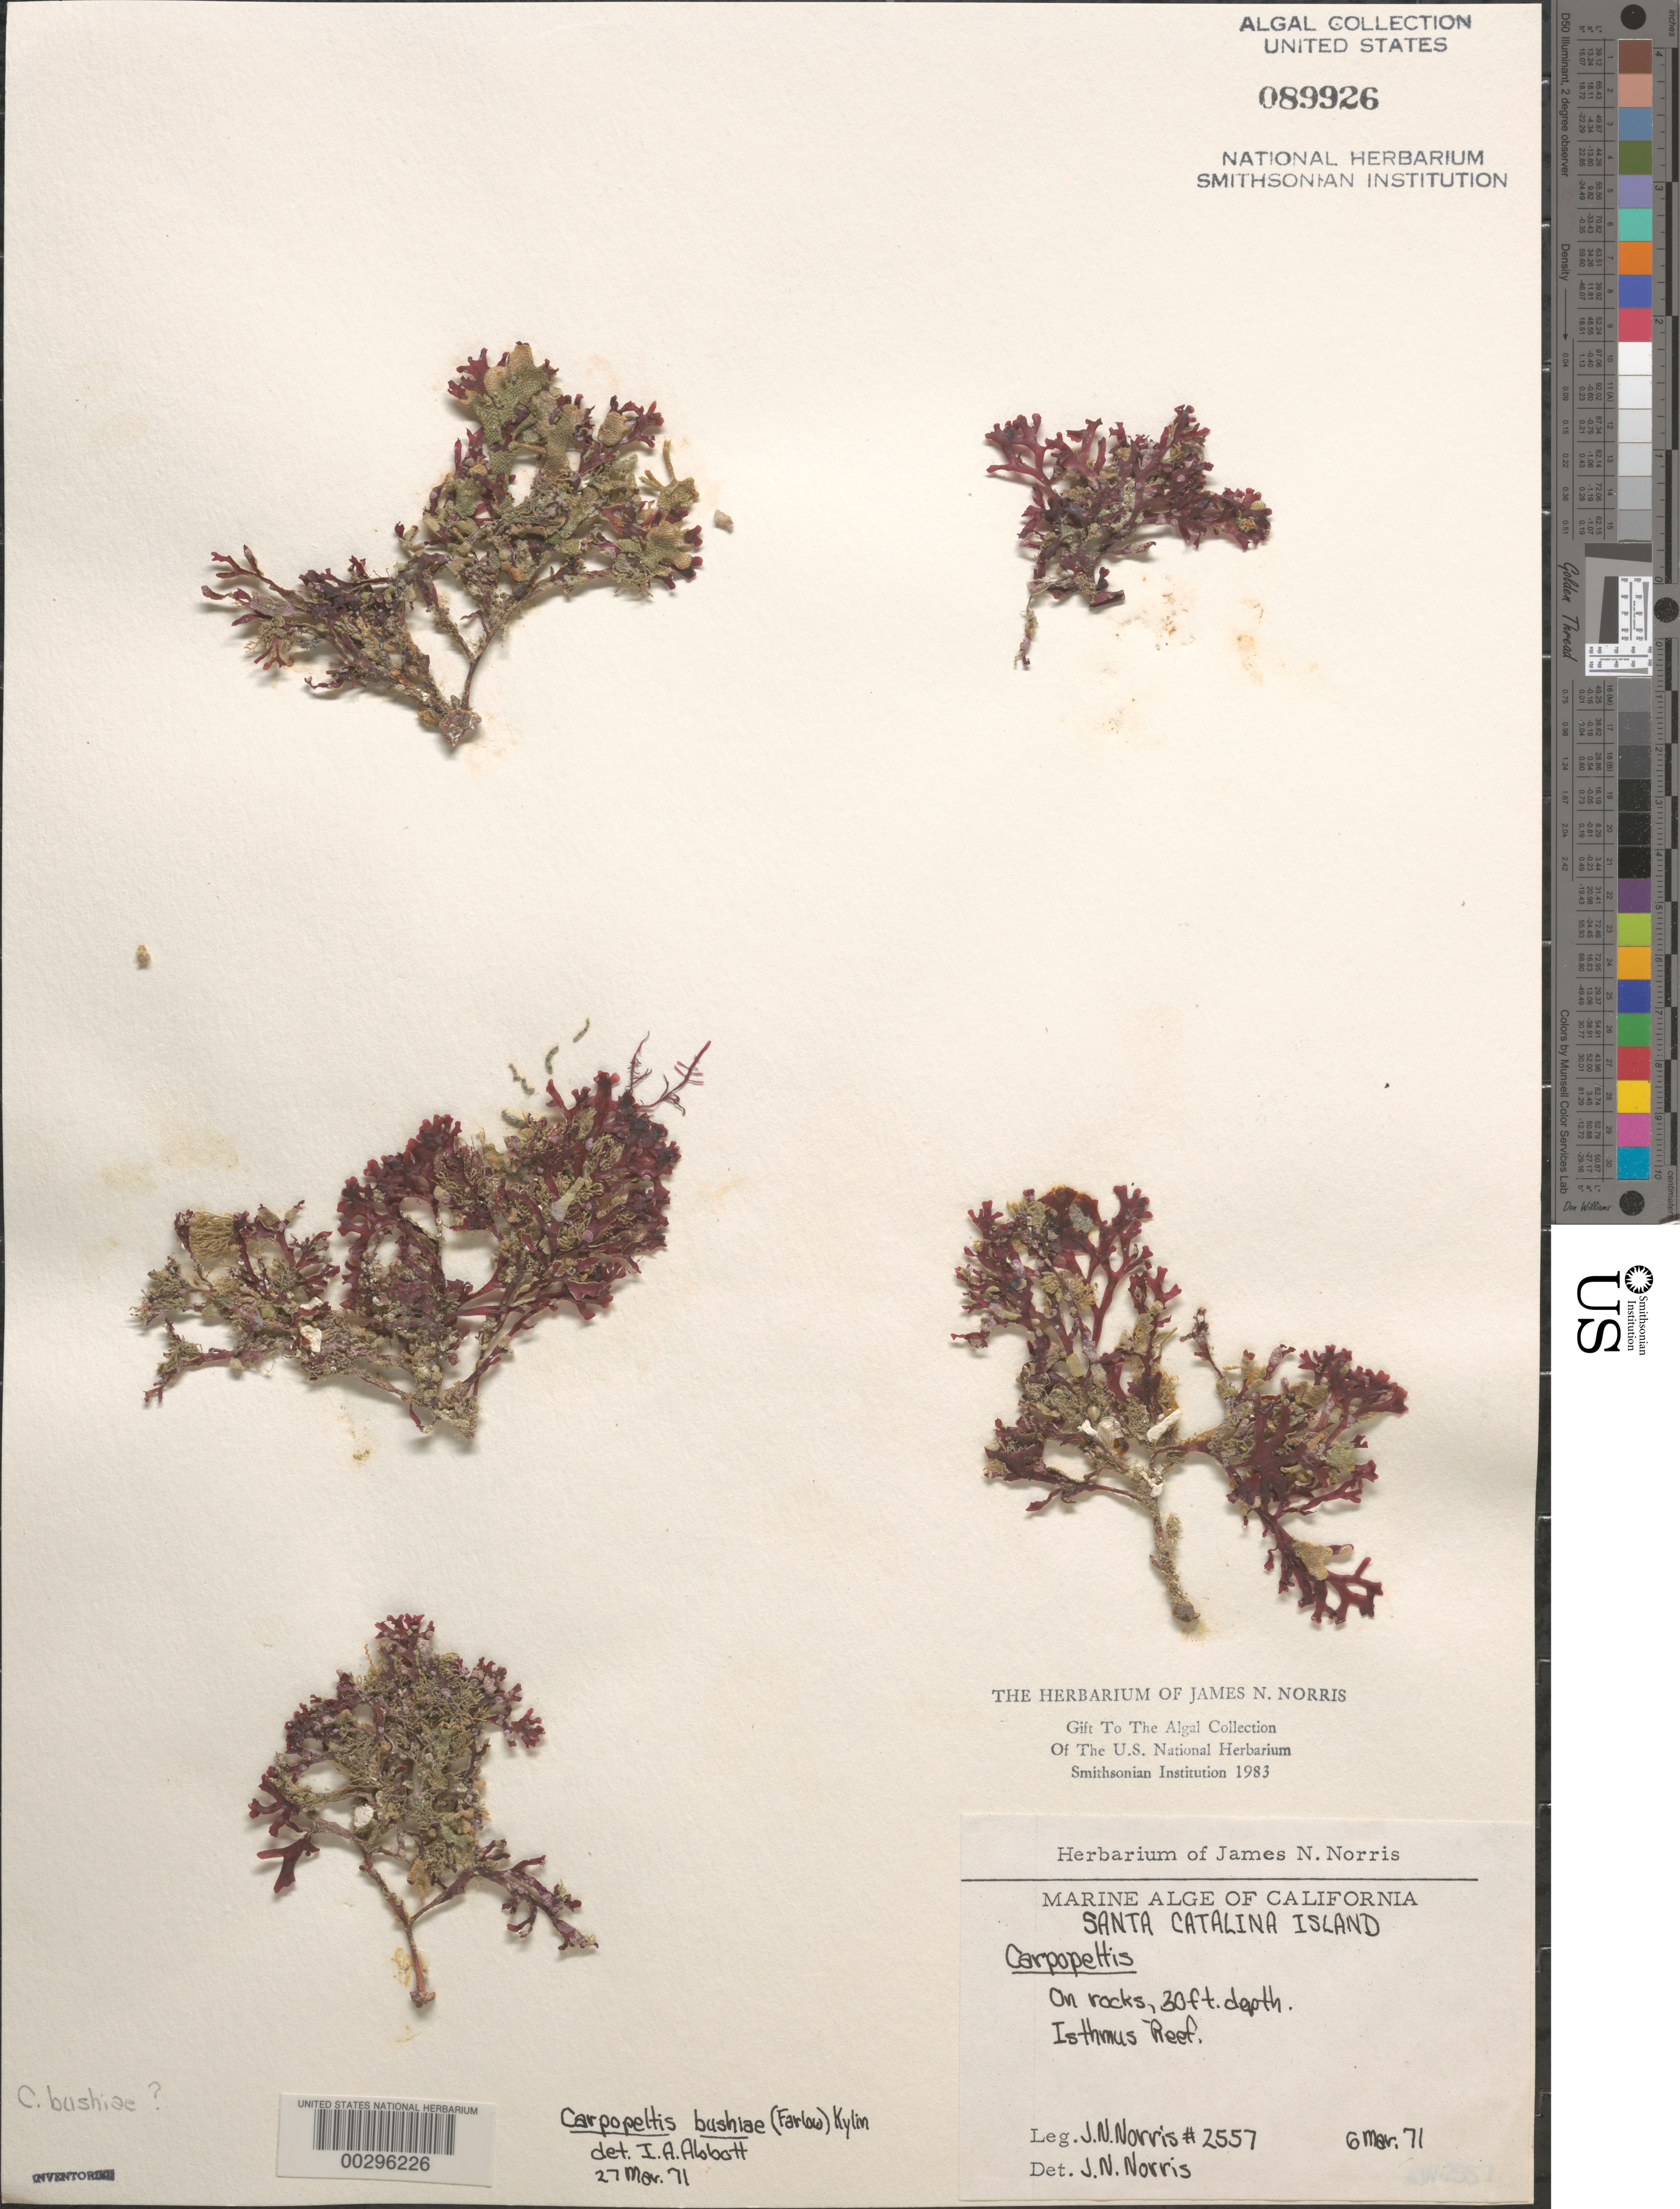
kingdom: Plantae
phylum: Rhodophyta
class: Florideophyceae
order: Halymeniales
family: Halymeniaceae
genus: Carpopeltis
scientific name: Carpopeltis bushiae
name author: (Farl.) Kylin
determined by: Abbott, Isabella A.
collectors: J. N. Norris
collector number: JN-2557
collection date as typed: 06 Mar 1971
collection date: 1971-03-06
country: United States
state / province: California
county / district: Los Angeles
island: Santa Catalina Island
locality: Isthmus reef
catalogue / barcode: US 89926